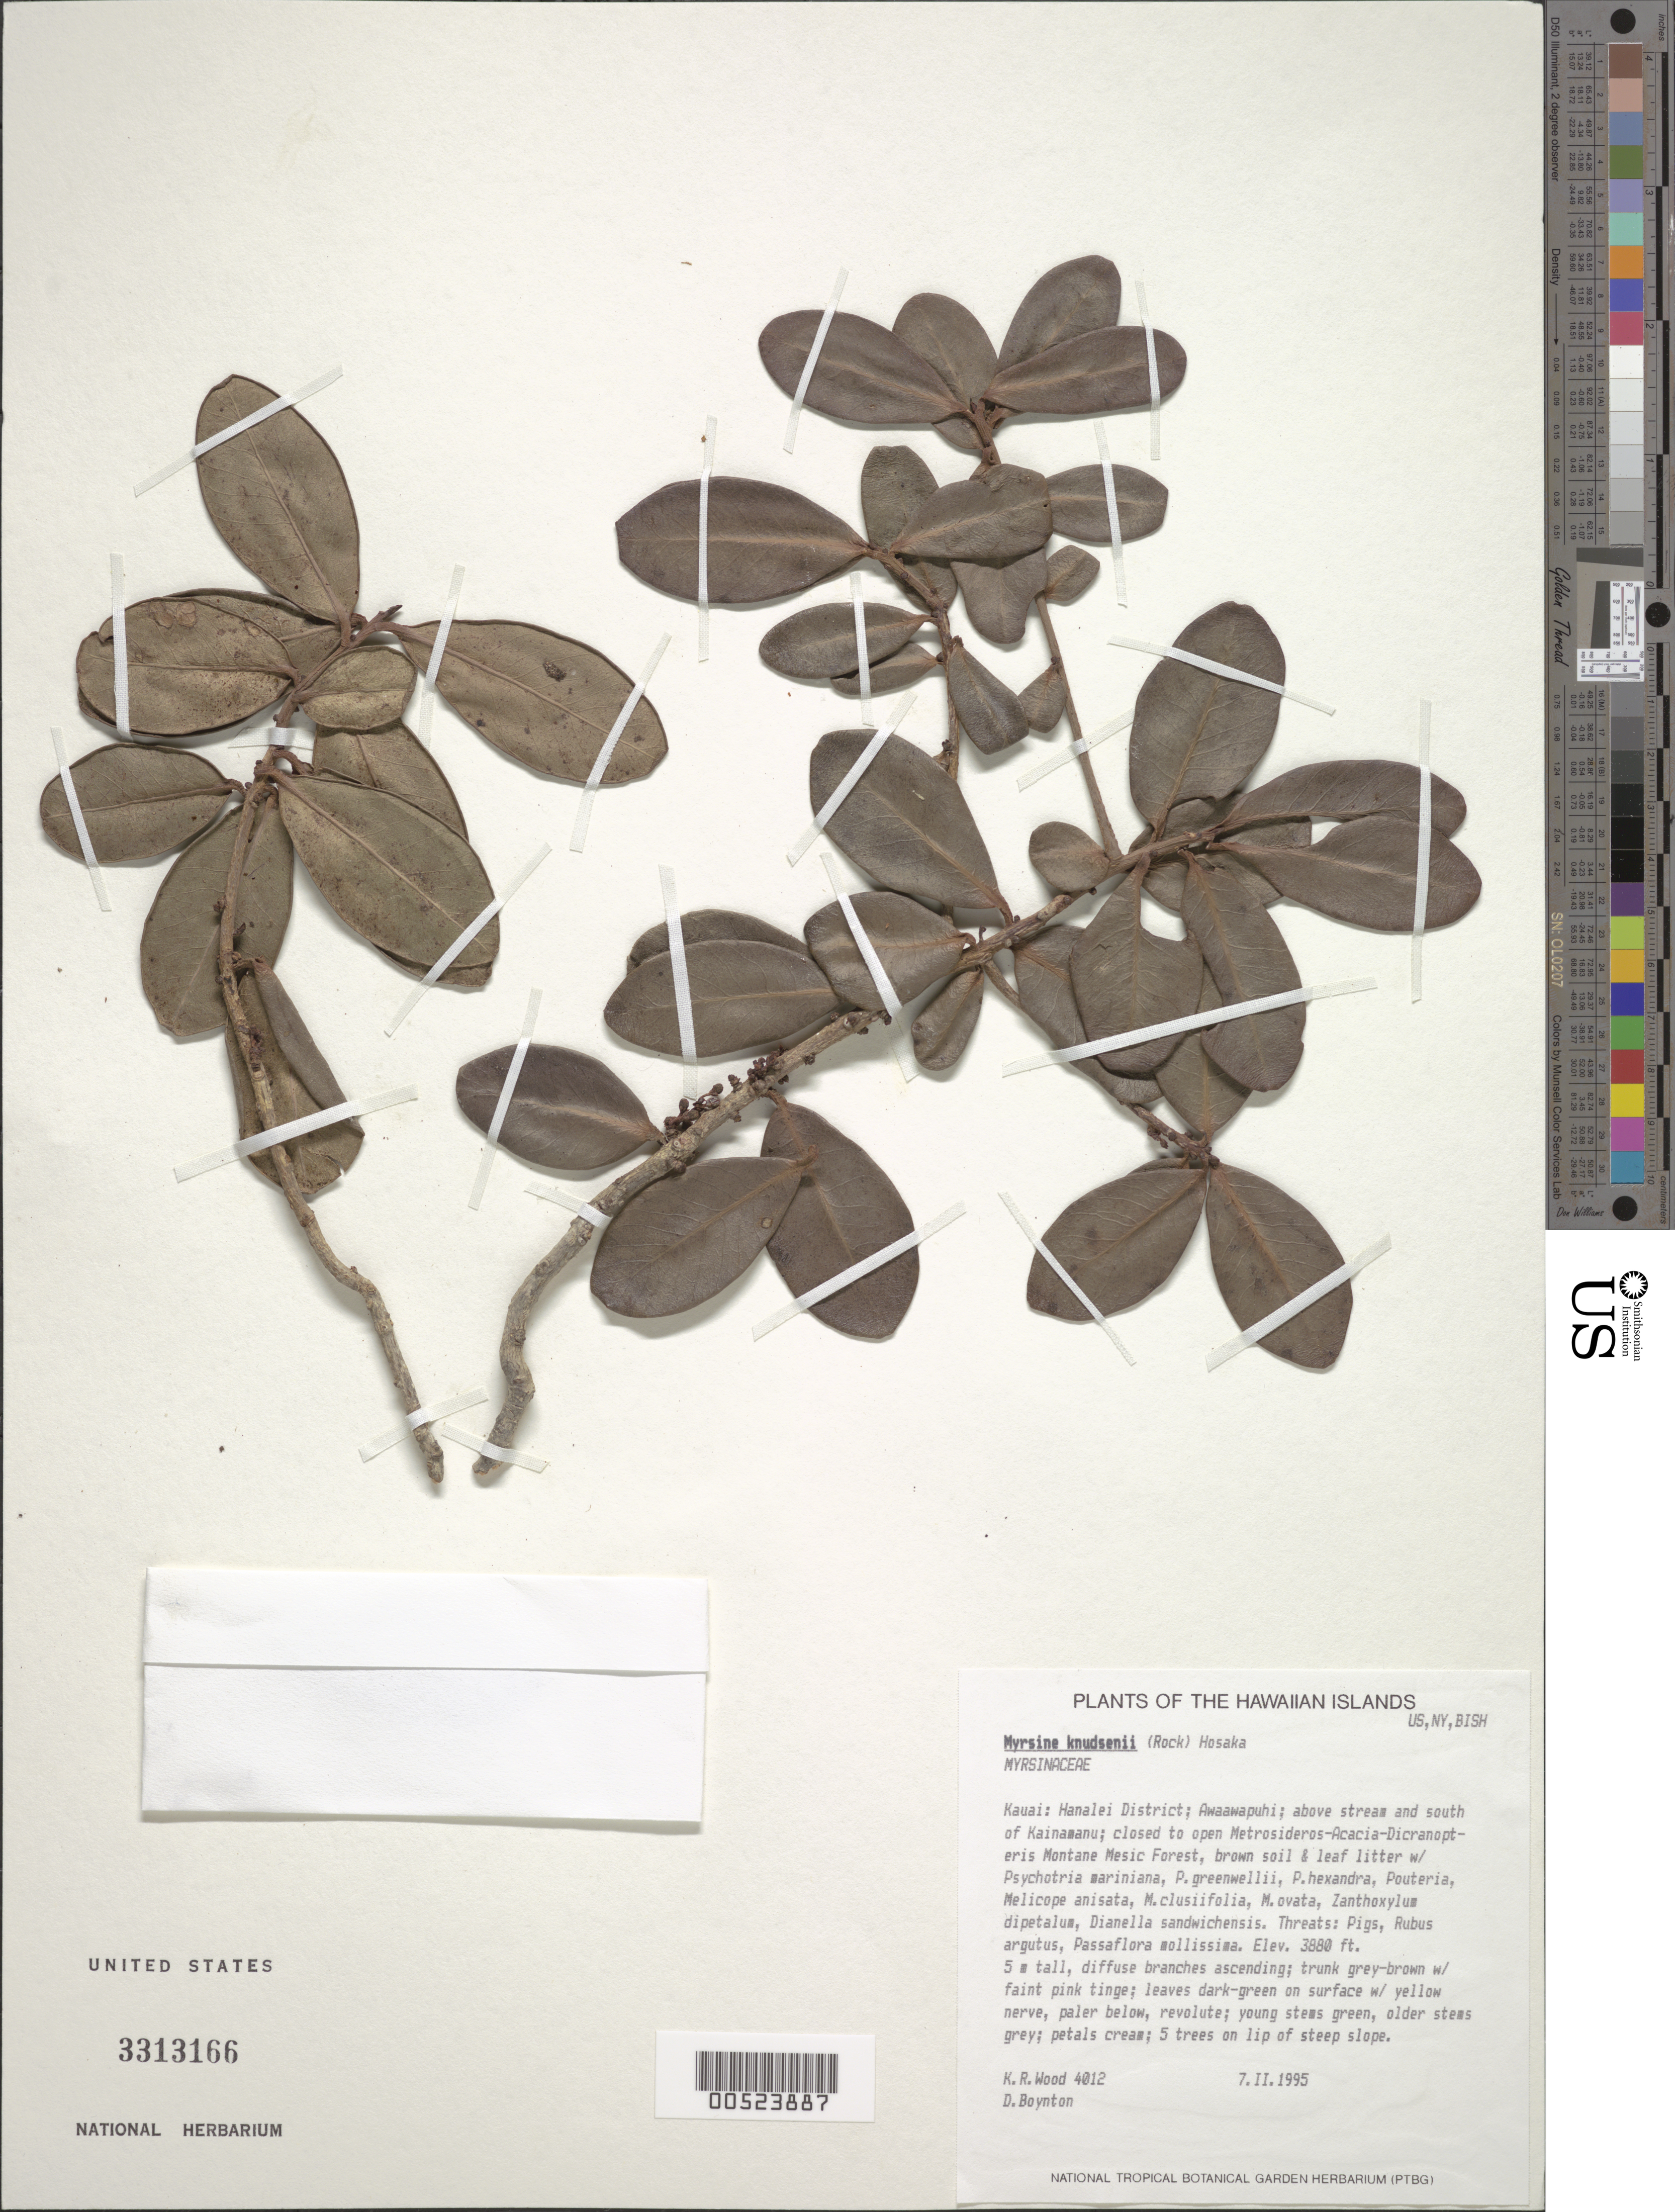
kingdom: Plantae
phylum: Tracheophyta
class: Magnoliopsida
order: Ericales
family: Primulaceae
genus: Myrsine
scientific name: Myrsine knudsenii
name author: (Rock) Hosaka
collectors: K. R. Wood & D. Boynton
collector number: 4012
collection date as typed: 7 Feb 1995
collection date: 1995-02-07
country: United States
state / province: Hawaii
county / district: Kauai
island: Kaua'i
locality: Hanalei Dist, Awaawapuhi, above stream and S of Kainamanu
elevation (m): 1183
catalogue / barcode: US 3313166